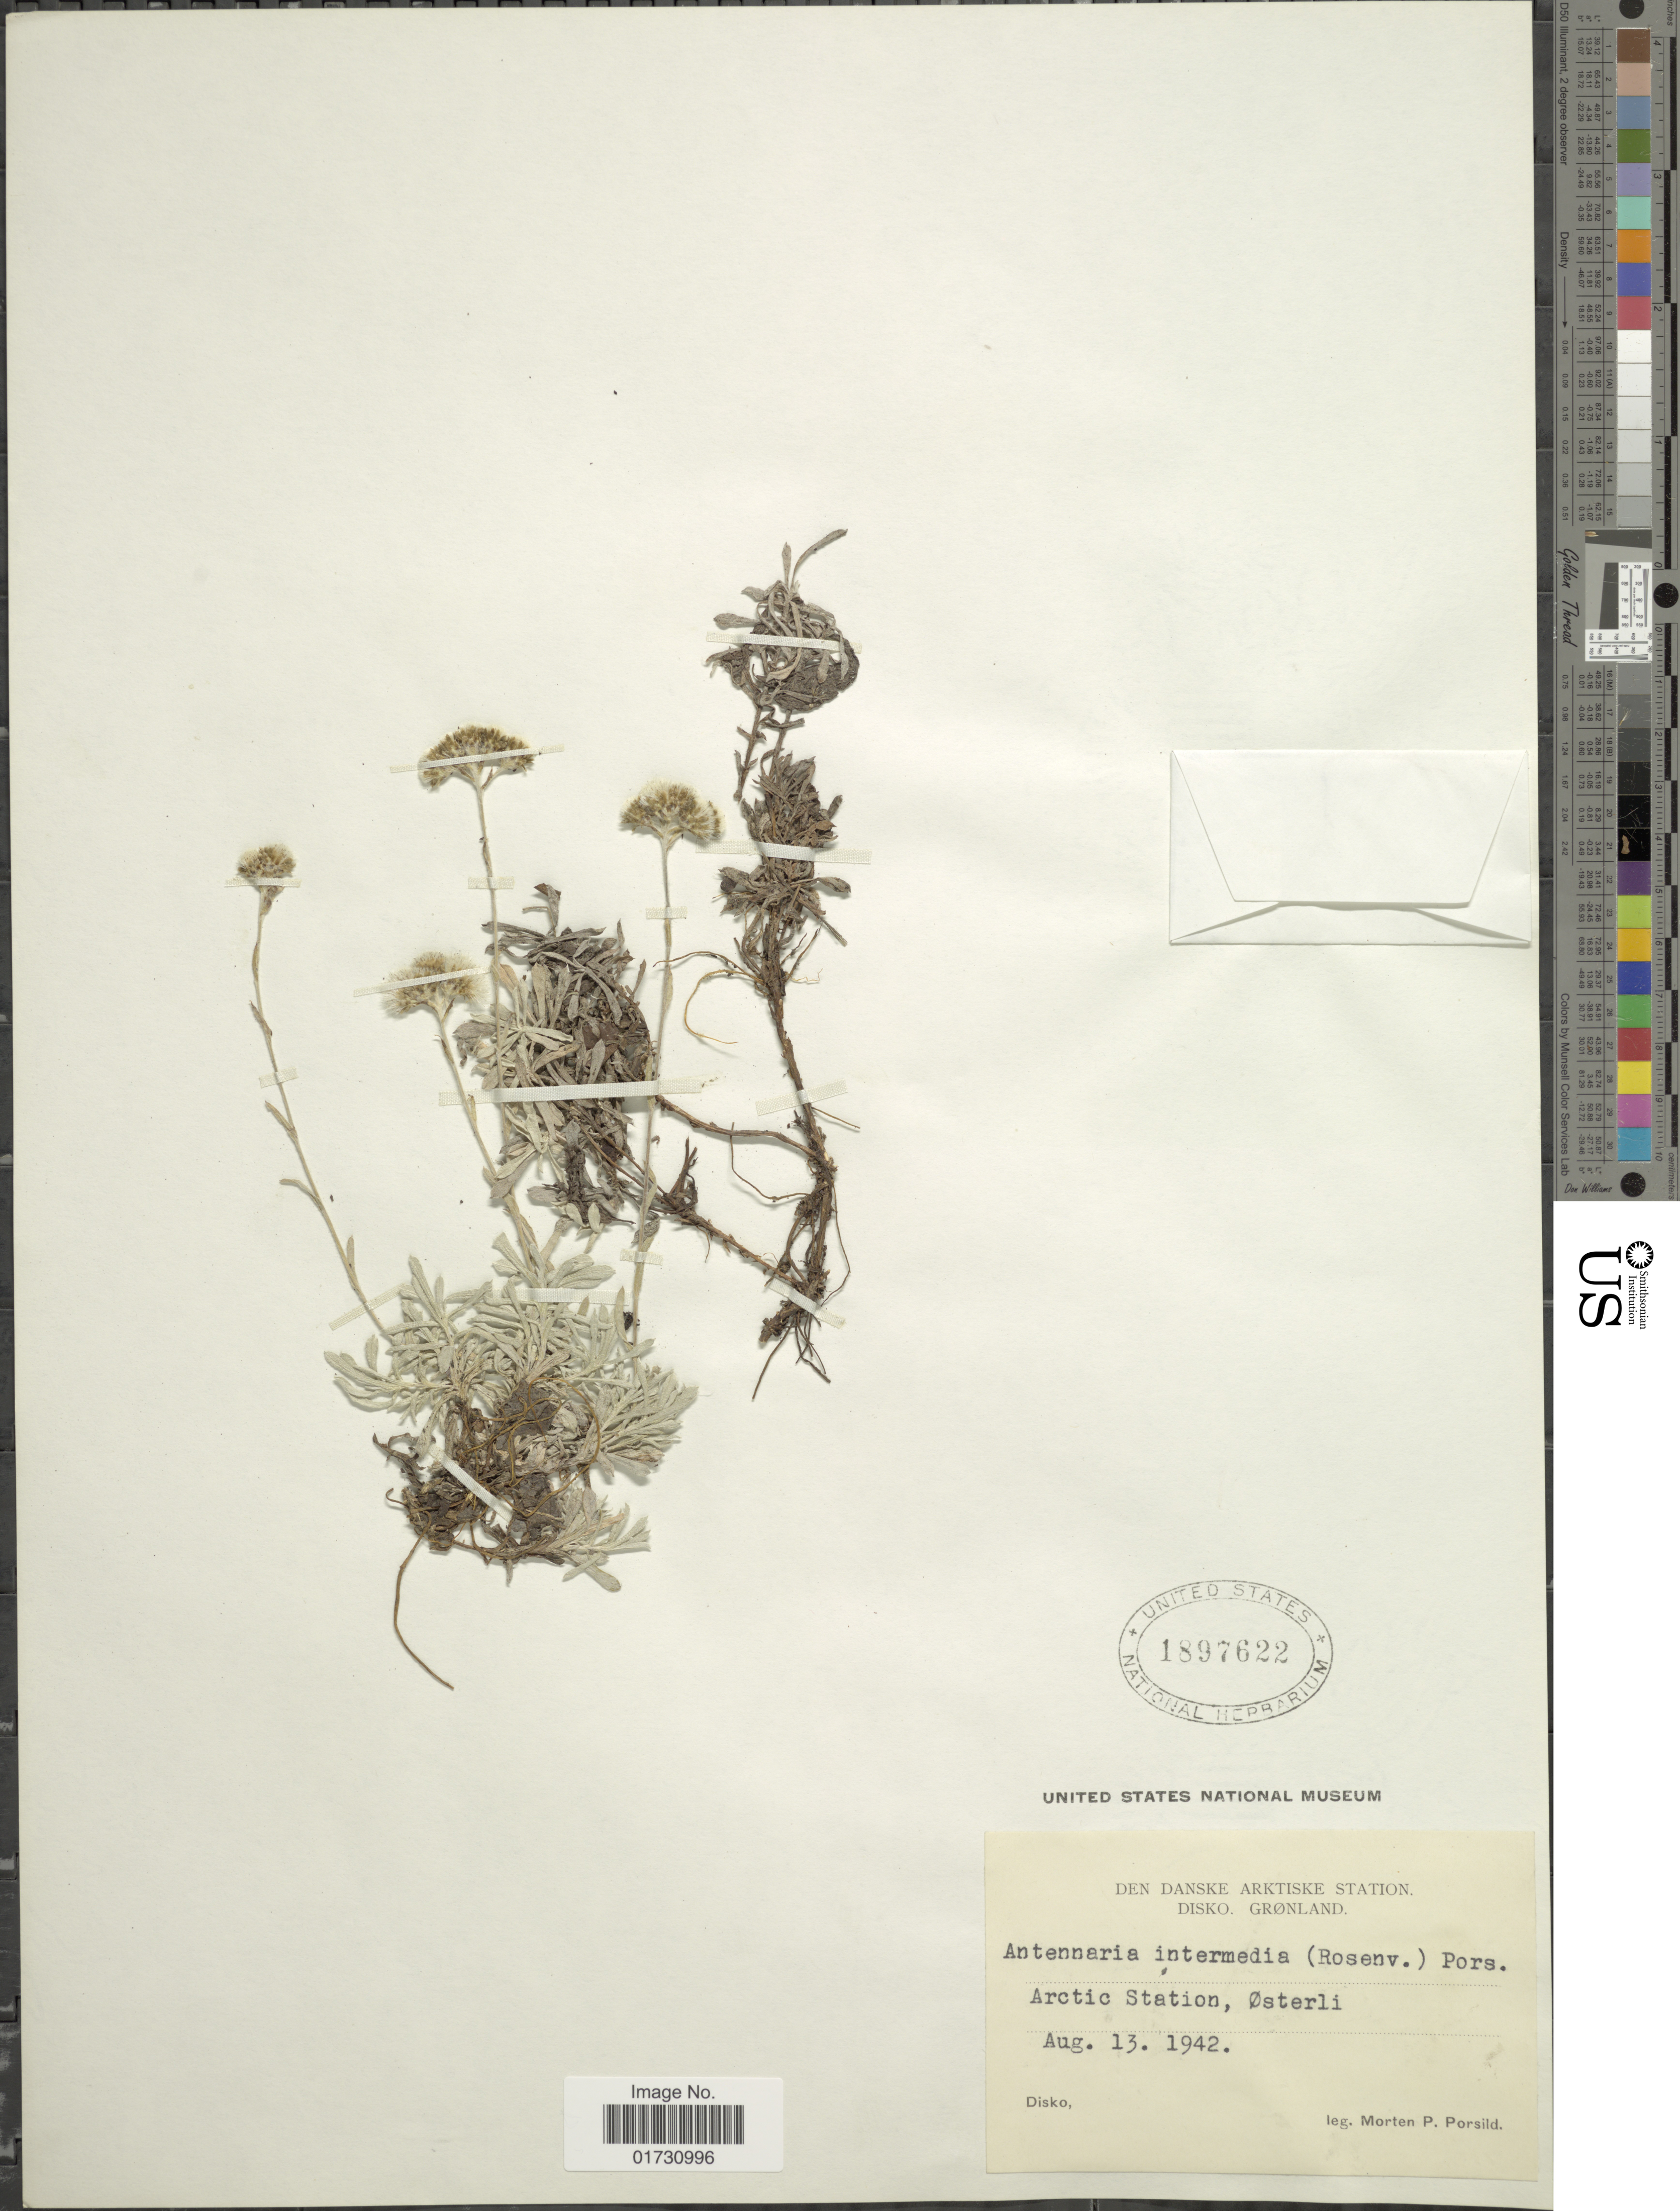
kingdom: Plantae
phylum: Tracheophyta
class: Magnoliopsida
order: Asterales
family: Asteraceae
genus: Antennaria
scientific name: Antennaria intermedia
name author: (Rosenv.) Porsild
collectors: M. P. Porsild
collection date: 1942-08-13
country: Greenland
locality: Arctic Station, Østerli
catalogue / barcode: US 1897622